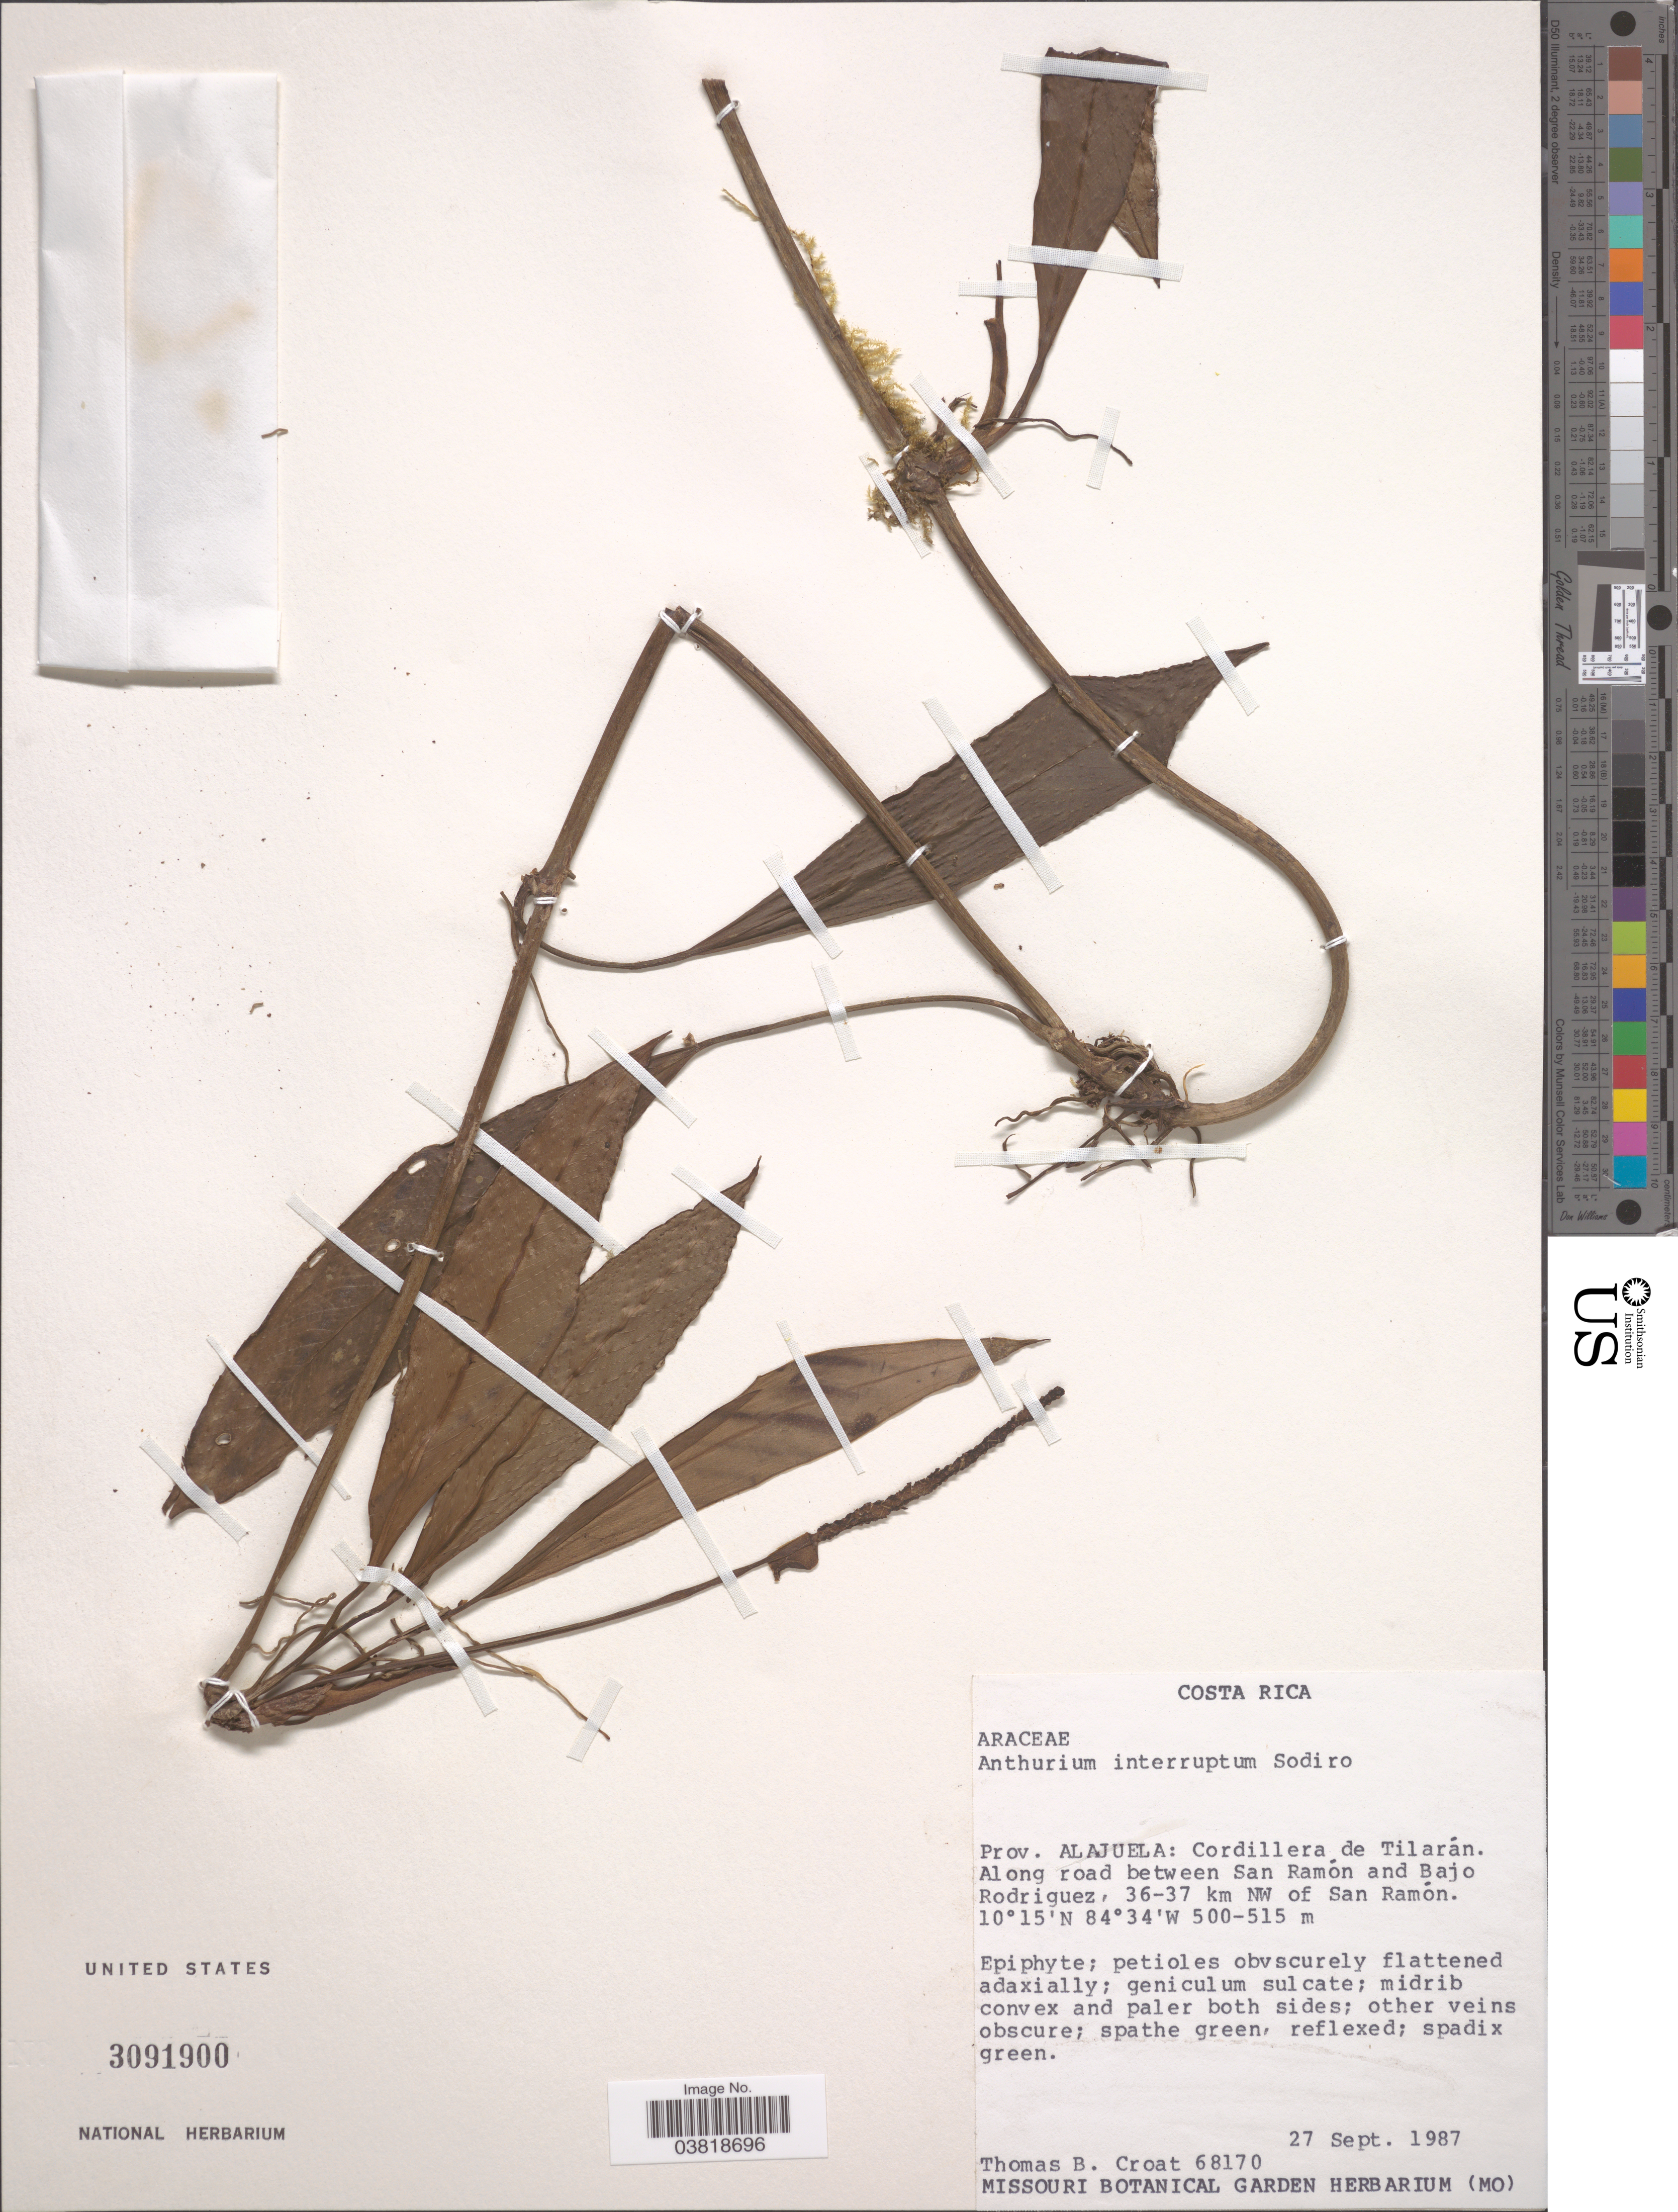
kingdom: Plantae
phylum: Tracheophyta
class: Liliopsida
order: Alismatales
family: Araceae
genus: Anthurium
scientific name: Anthurium interruptum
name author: Sodiro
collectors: T. B. Croat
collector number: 68170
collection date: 1987-09-27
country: Costa Rica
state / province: Alajuela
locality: Cordillera de Tilarán. Along road between San Ramón and Bajo Rodriguez, 36-37 km NW of San Ramón.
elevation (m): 500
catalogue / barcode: US 3091900